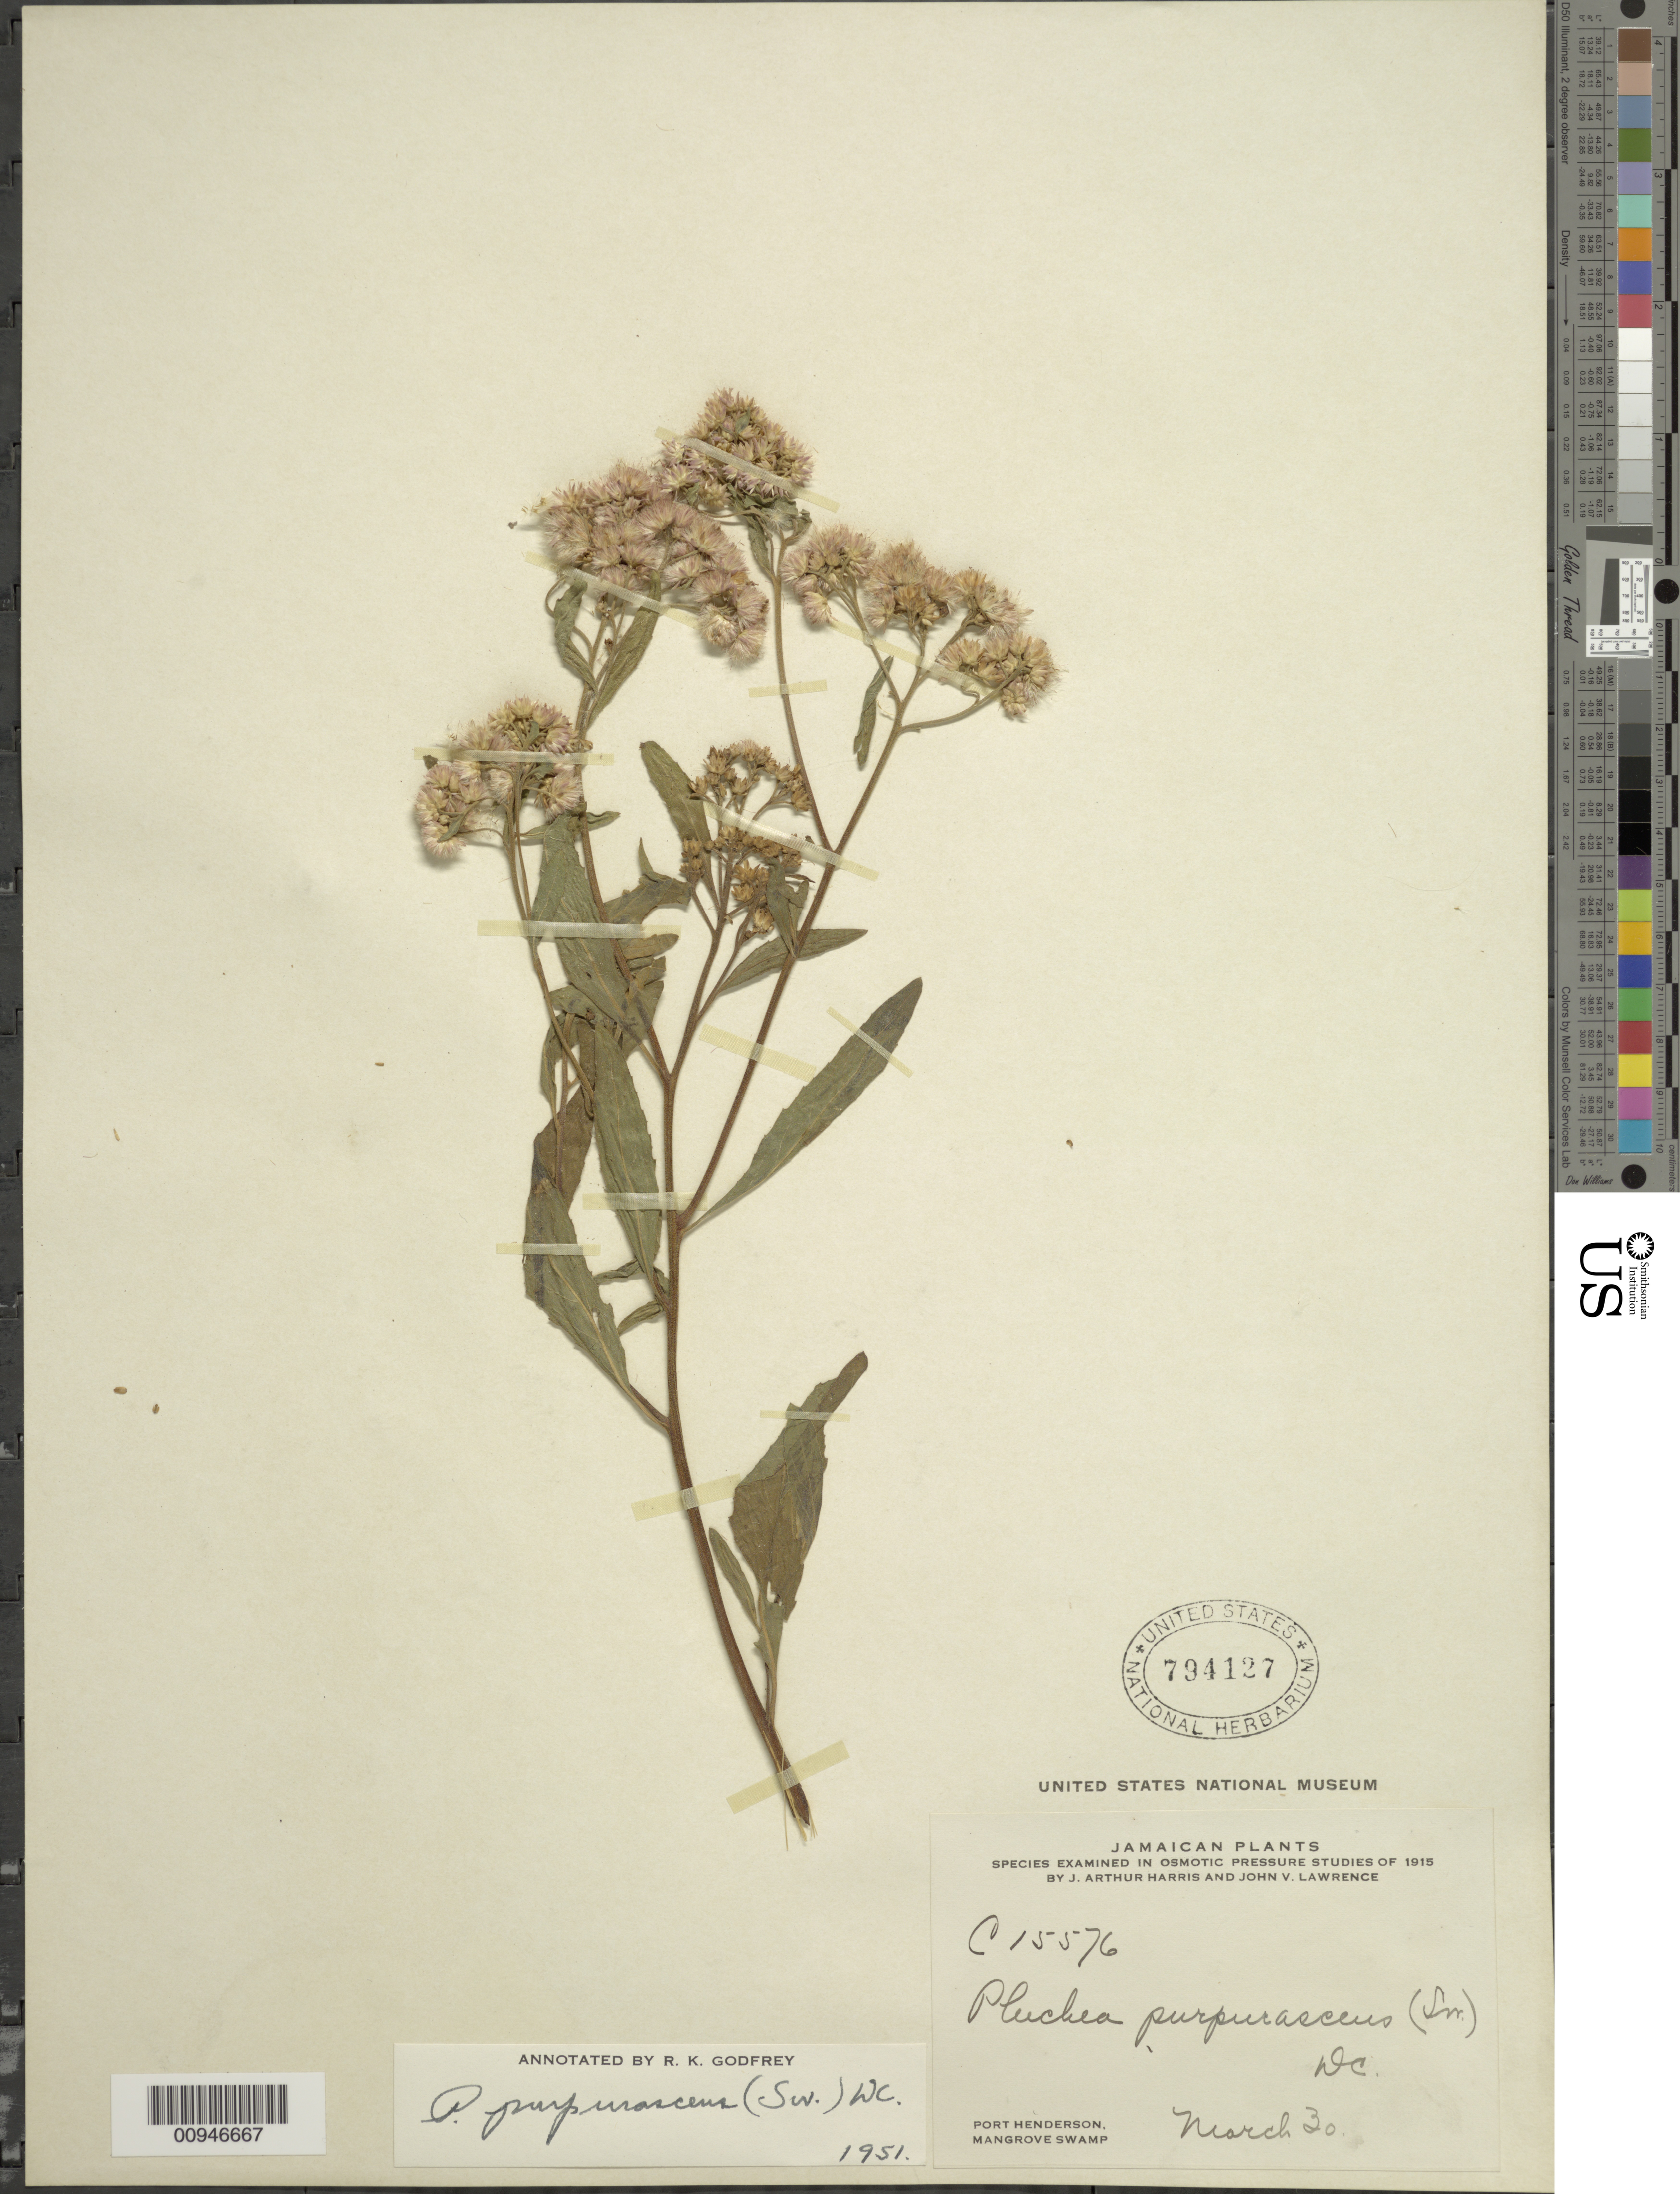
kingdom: Plantae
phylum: Tracheophyta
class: Magnoliopsida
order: Asterales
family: Asteraceae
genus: Pluchea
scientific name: Pluchea carolinensis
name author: (Jacq.) D. Don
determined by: Godfrey, R. K.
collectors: J. A. Harris & J. Lawrence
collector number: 15576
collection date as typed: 30 Mar 1915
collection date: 1915-03-30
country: Jamaica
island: Jamaica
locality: Port Henderson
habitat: Mangrove swamp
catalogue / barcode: US 794127